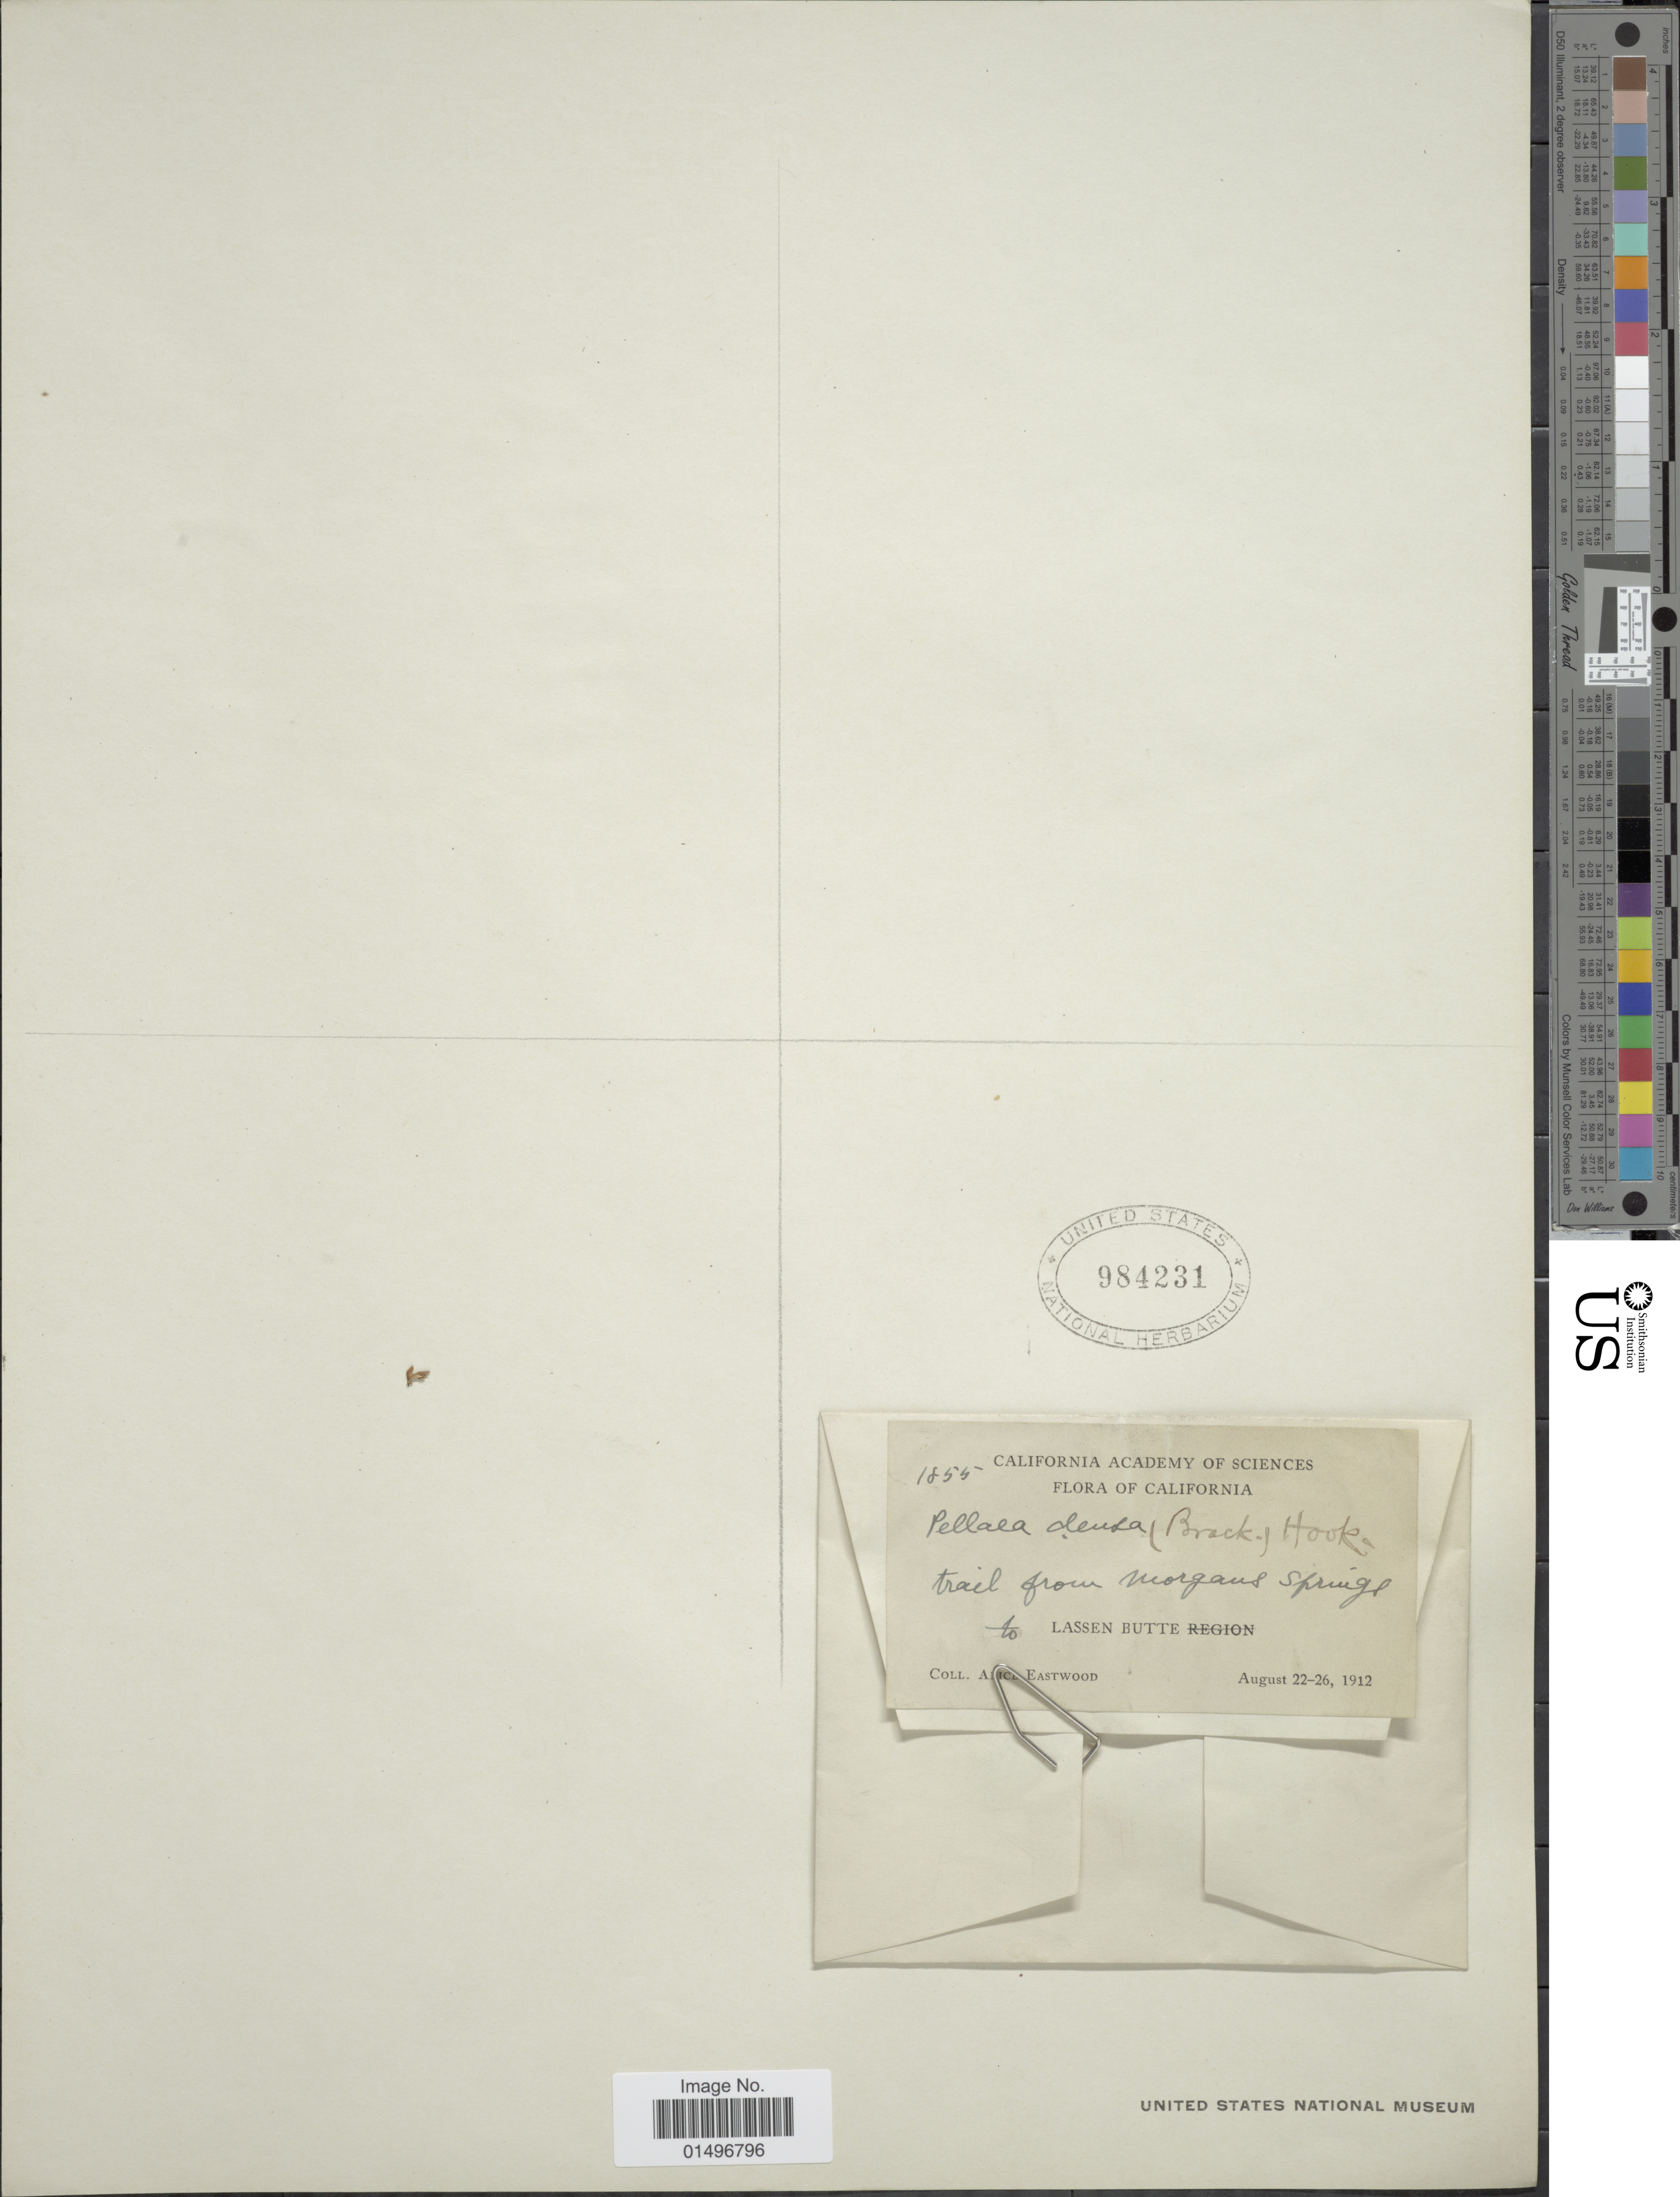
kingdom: Plantae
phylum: Tracheophyta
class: Polypodiopsida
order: Polypodiales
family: Pteridaceae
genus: Aspidotis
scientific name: Aspidotis densa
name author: (Brack.) Lellinger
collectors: A. Eastwood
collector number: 1855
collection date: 1912-08-22/1912-08-26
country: United States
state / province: California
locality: California, trail from Morgaus springs to Lassen Butte.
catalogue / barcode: US 984231